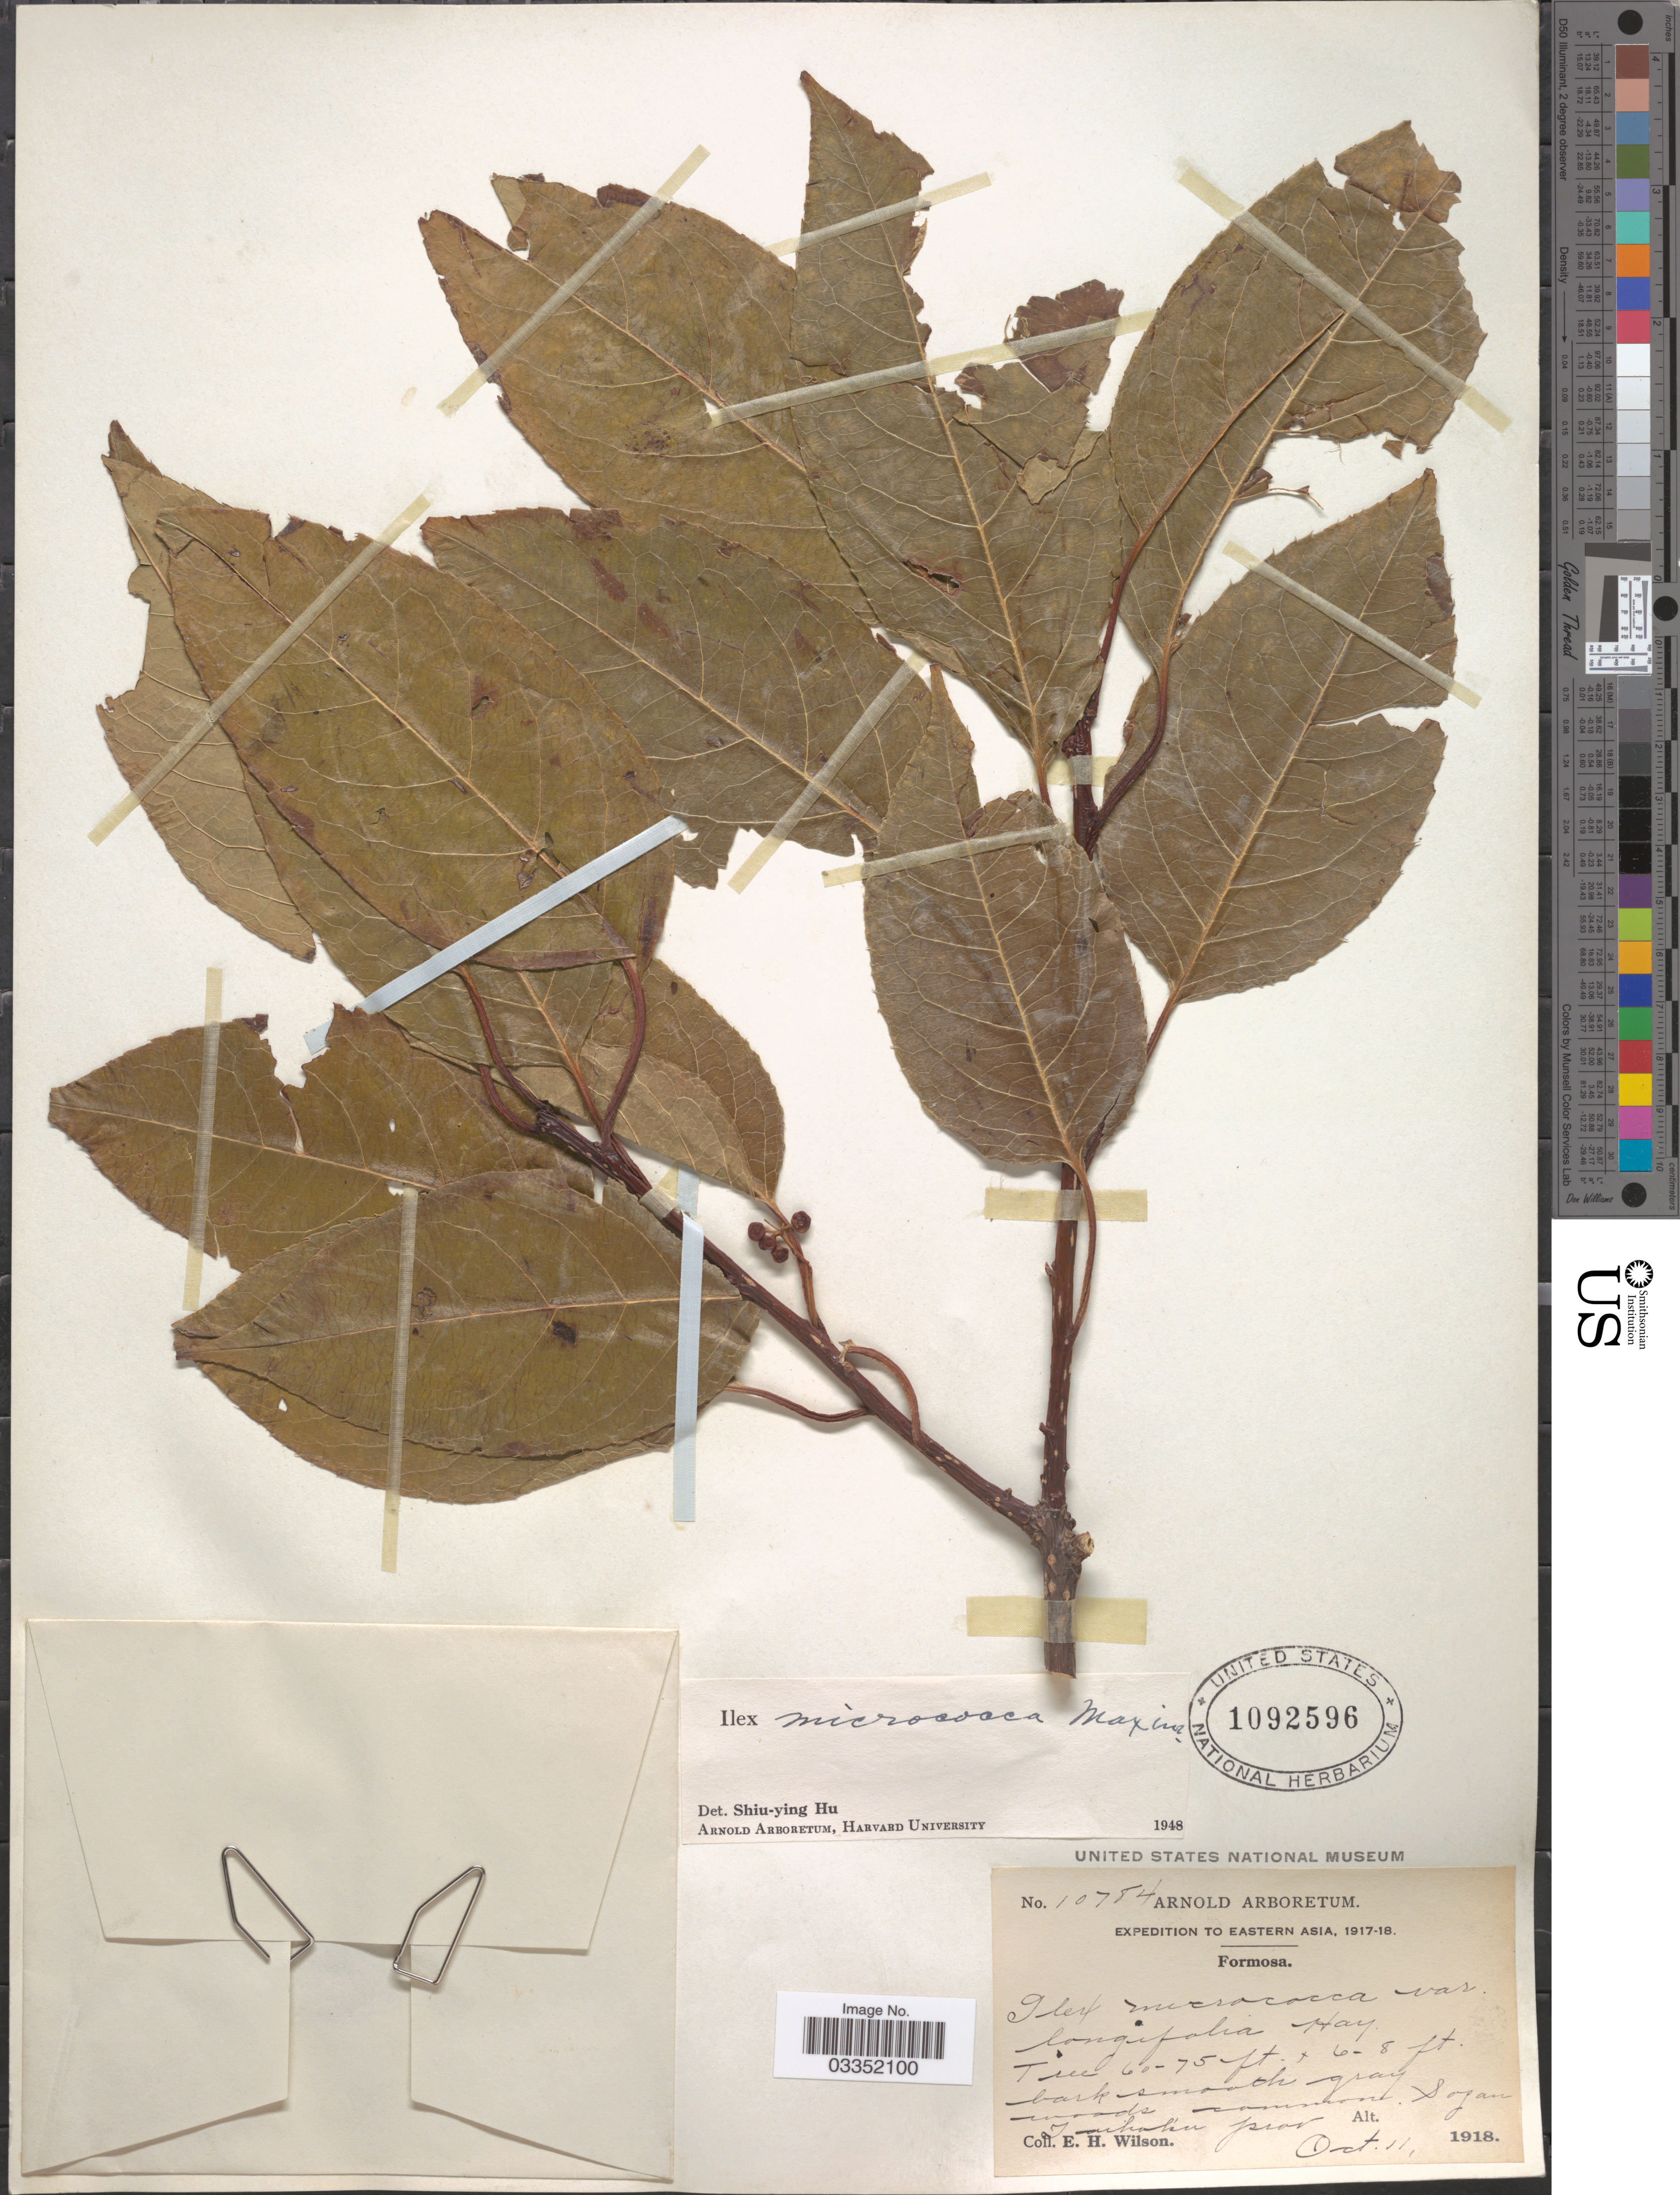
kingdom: Plantae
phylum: Tracheophyta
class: Magnoliopsida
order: Aquifoliales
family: Aquifoliaceae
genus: Ilex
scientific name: Ilex micrococca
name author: Maxim.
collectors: E. Wilson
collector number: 10784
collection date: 1918-10-11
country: Taiwan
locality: Eastern Asia. Formosa. Sozan. Taihoku prov.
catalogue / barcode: US 1092596